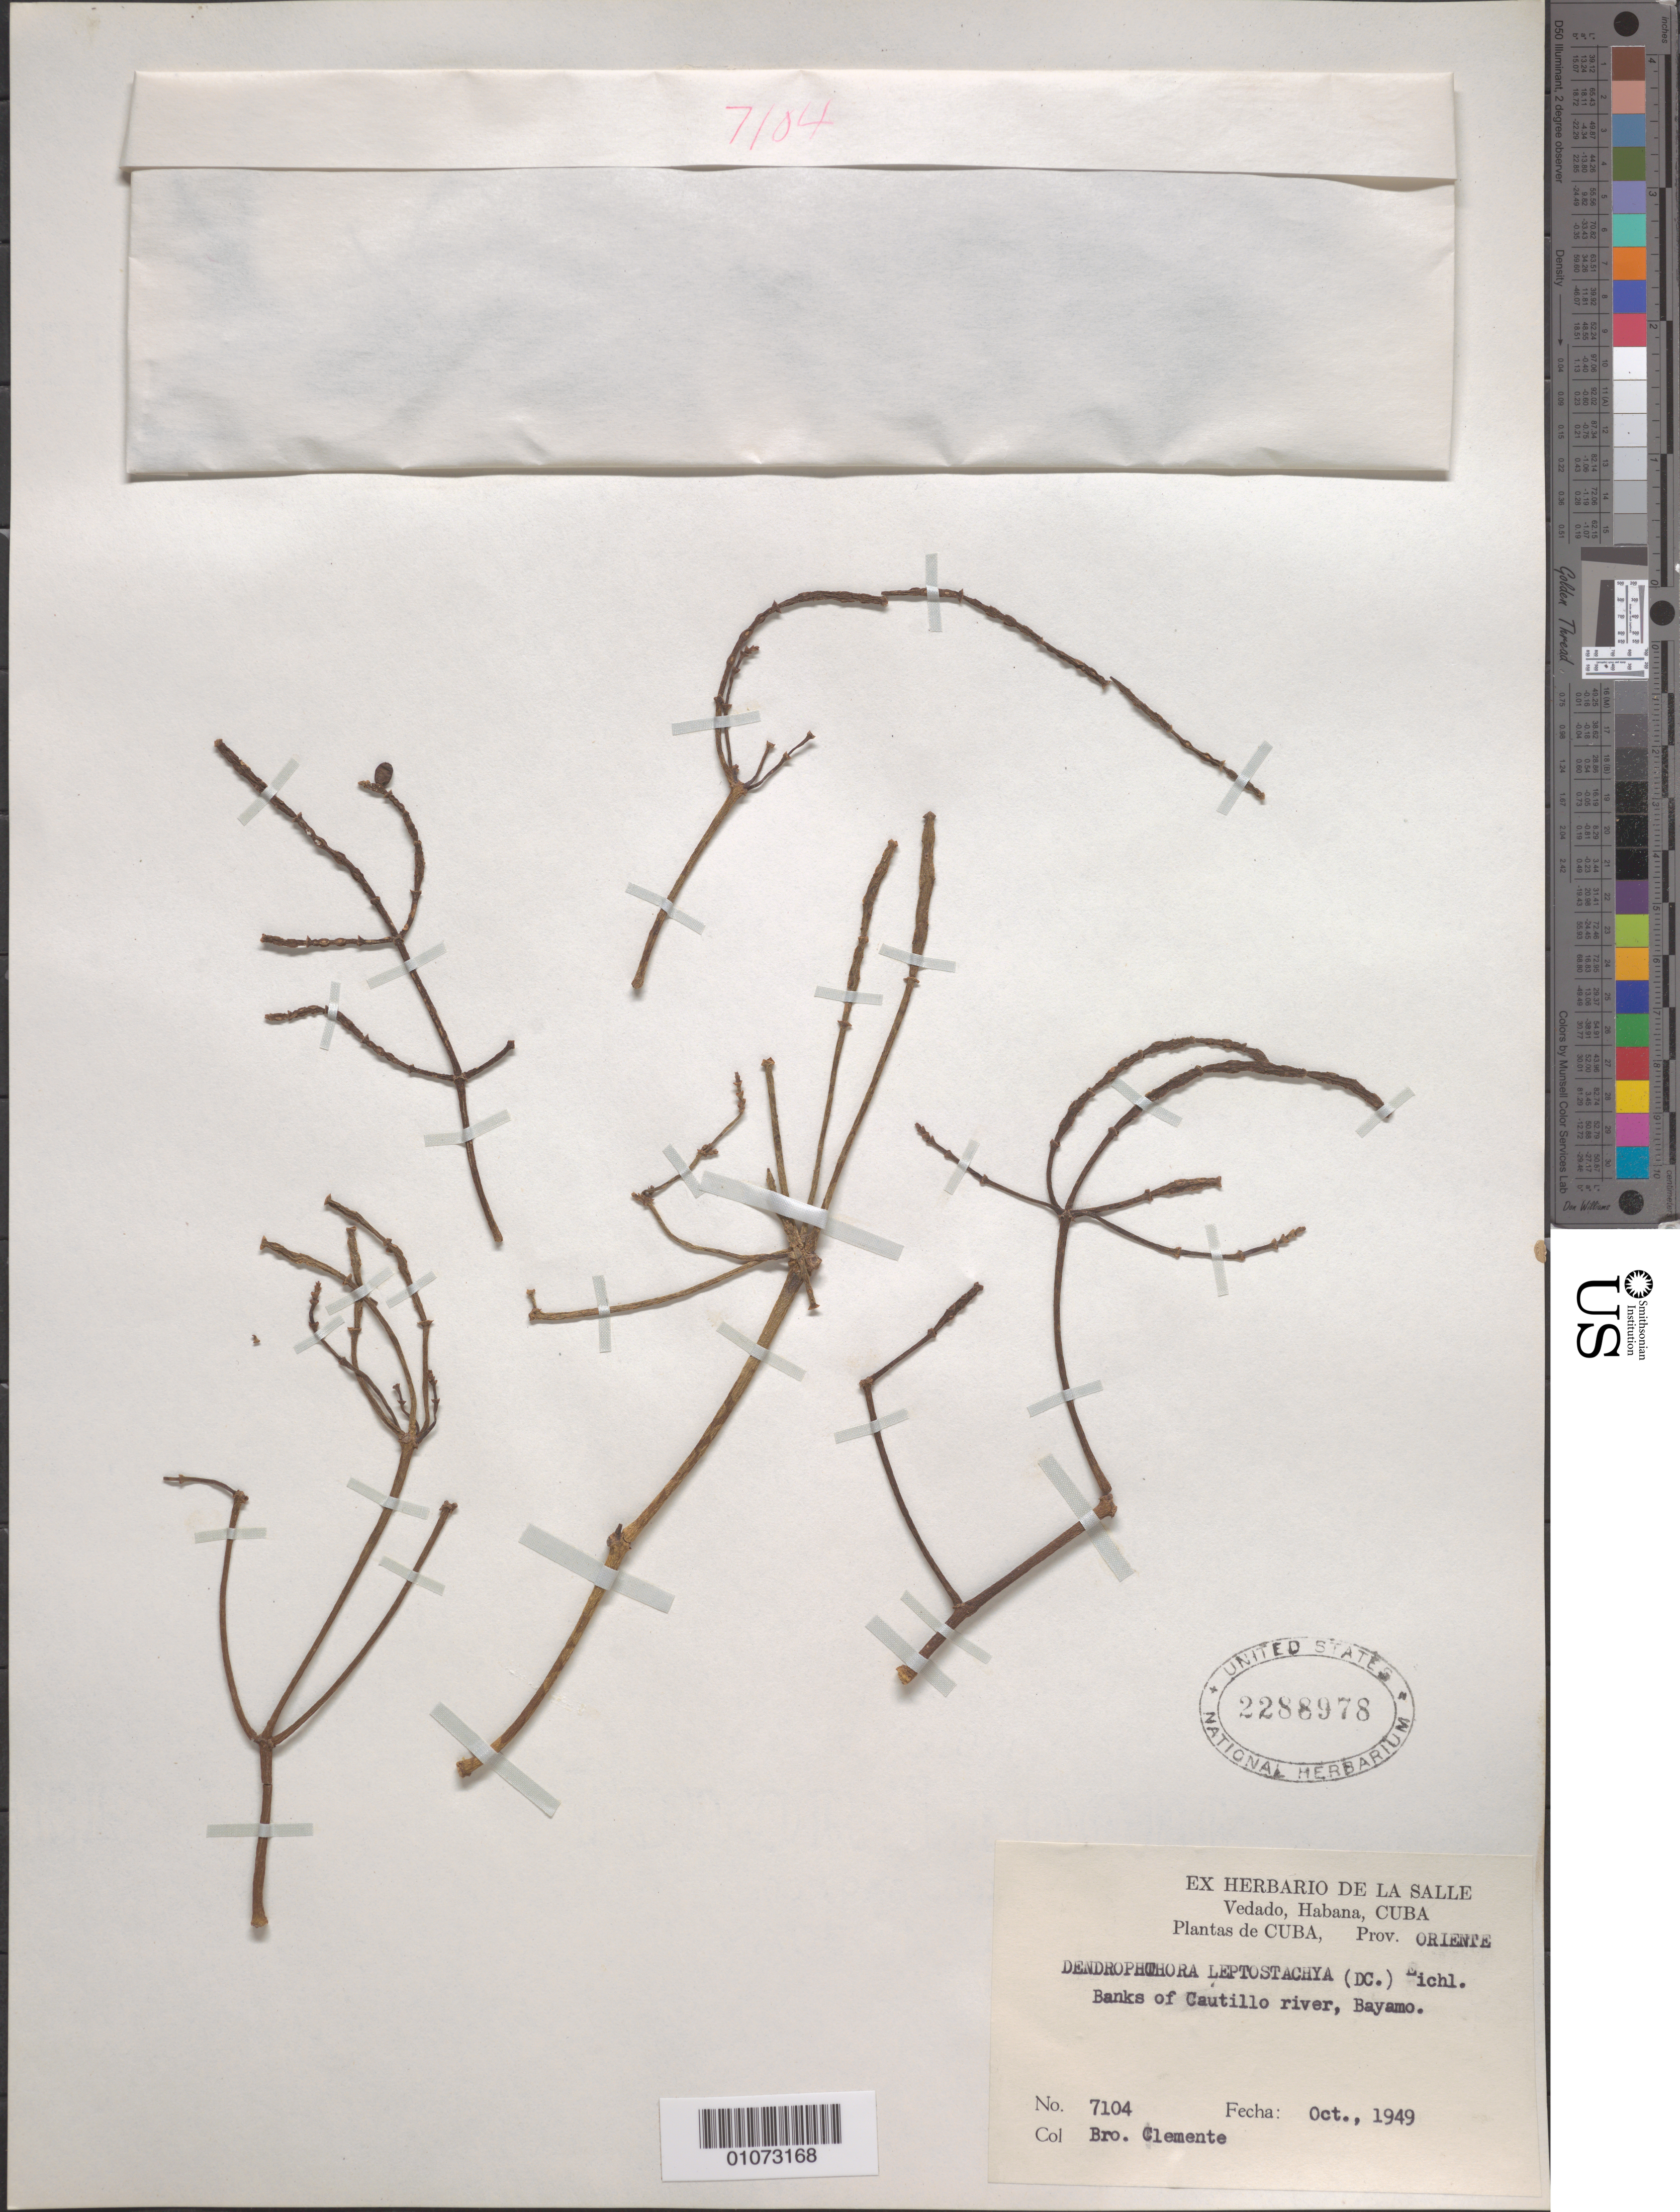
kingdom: Plantae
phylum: Tracheophyta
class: Magnoliopsida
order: Santalales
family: Viscaceae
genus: Dendrophthora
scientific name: Dendrophthora leptostachya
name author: (DC.) Eichler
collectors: Bro. Clemente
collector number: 7104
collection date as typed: Oct 1949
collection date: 1949-10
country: Cuba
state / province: Oriente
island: Cuba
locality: Banks of Cautillor river, Bayamo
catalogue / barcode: US 2289780